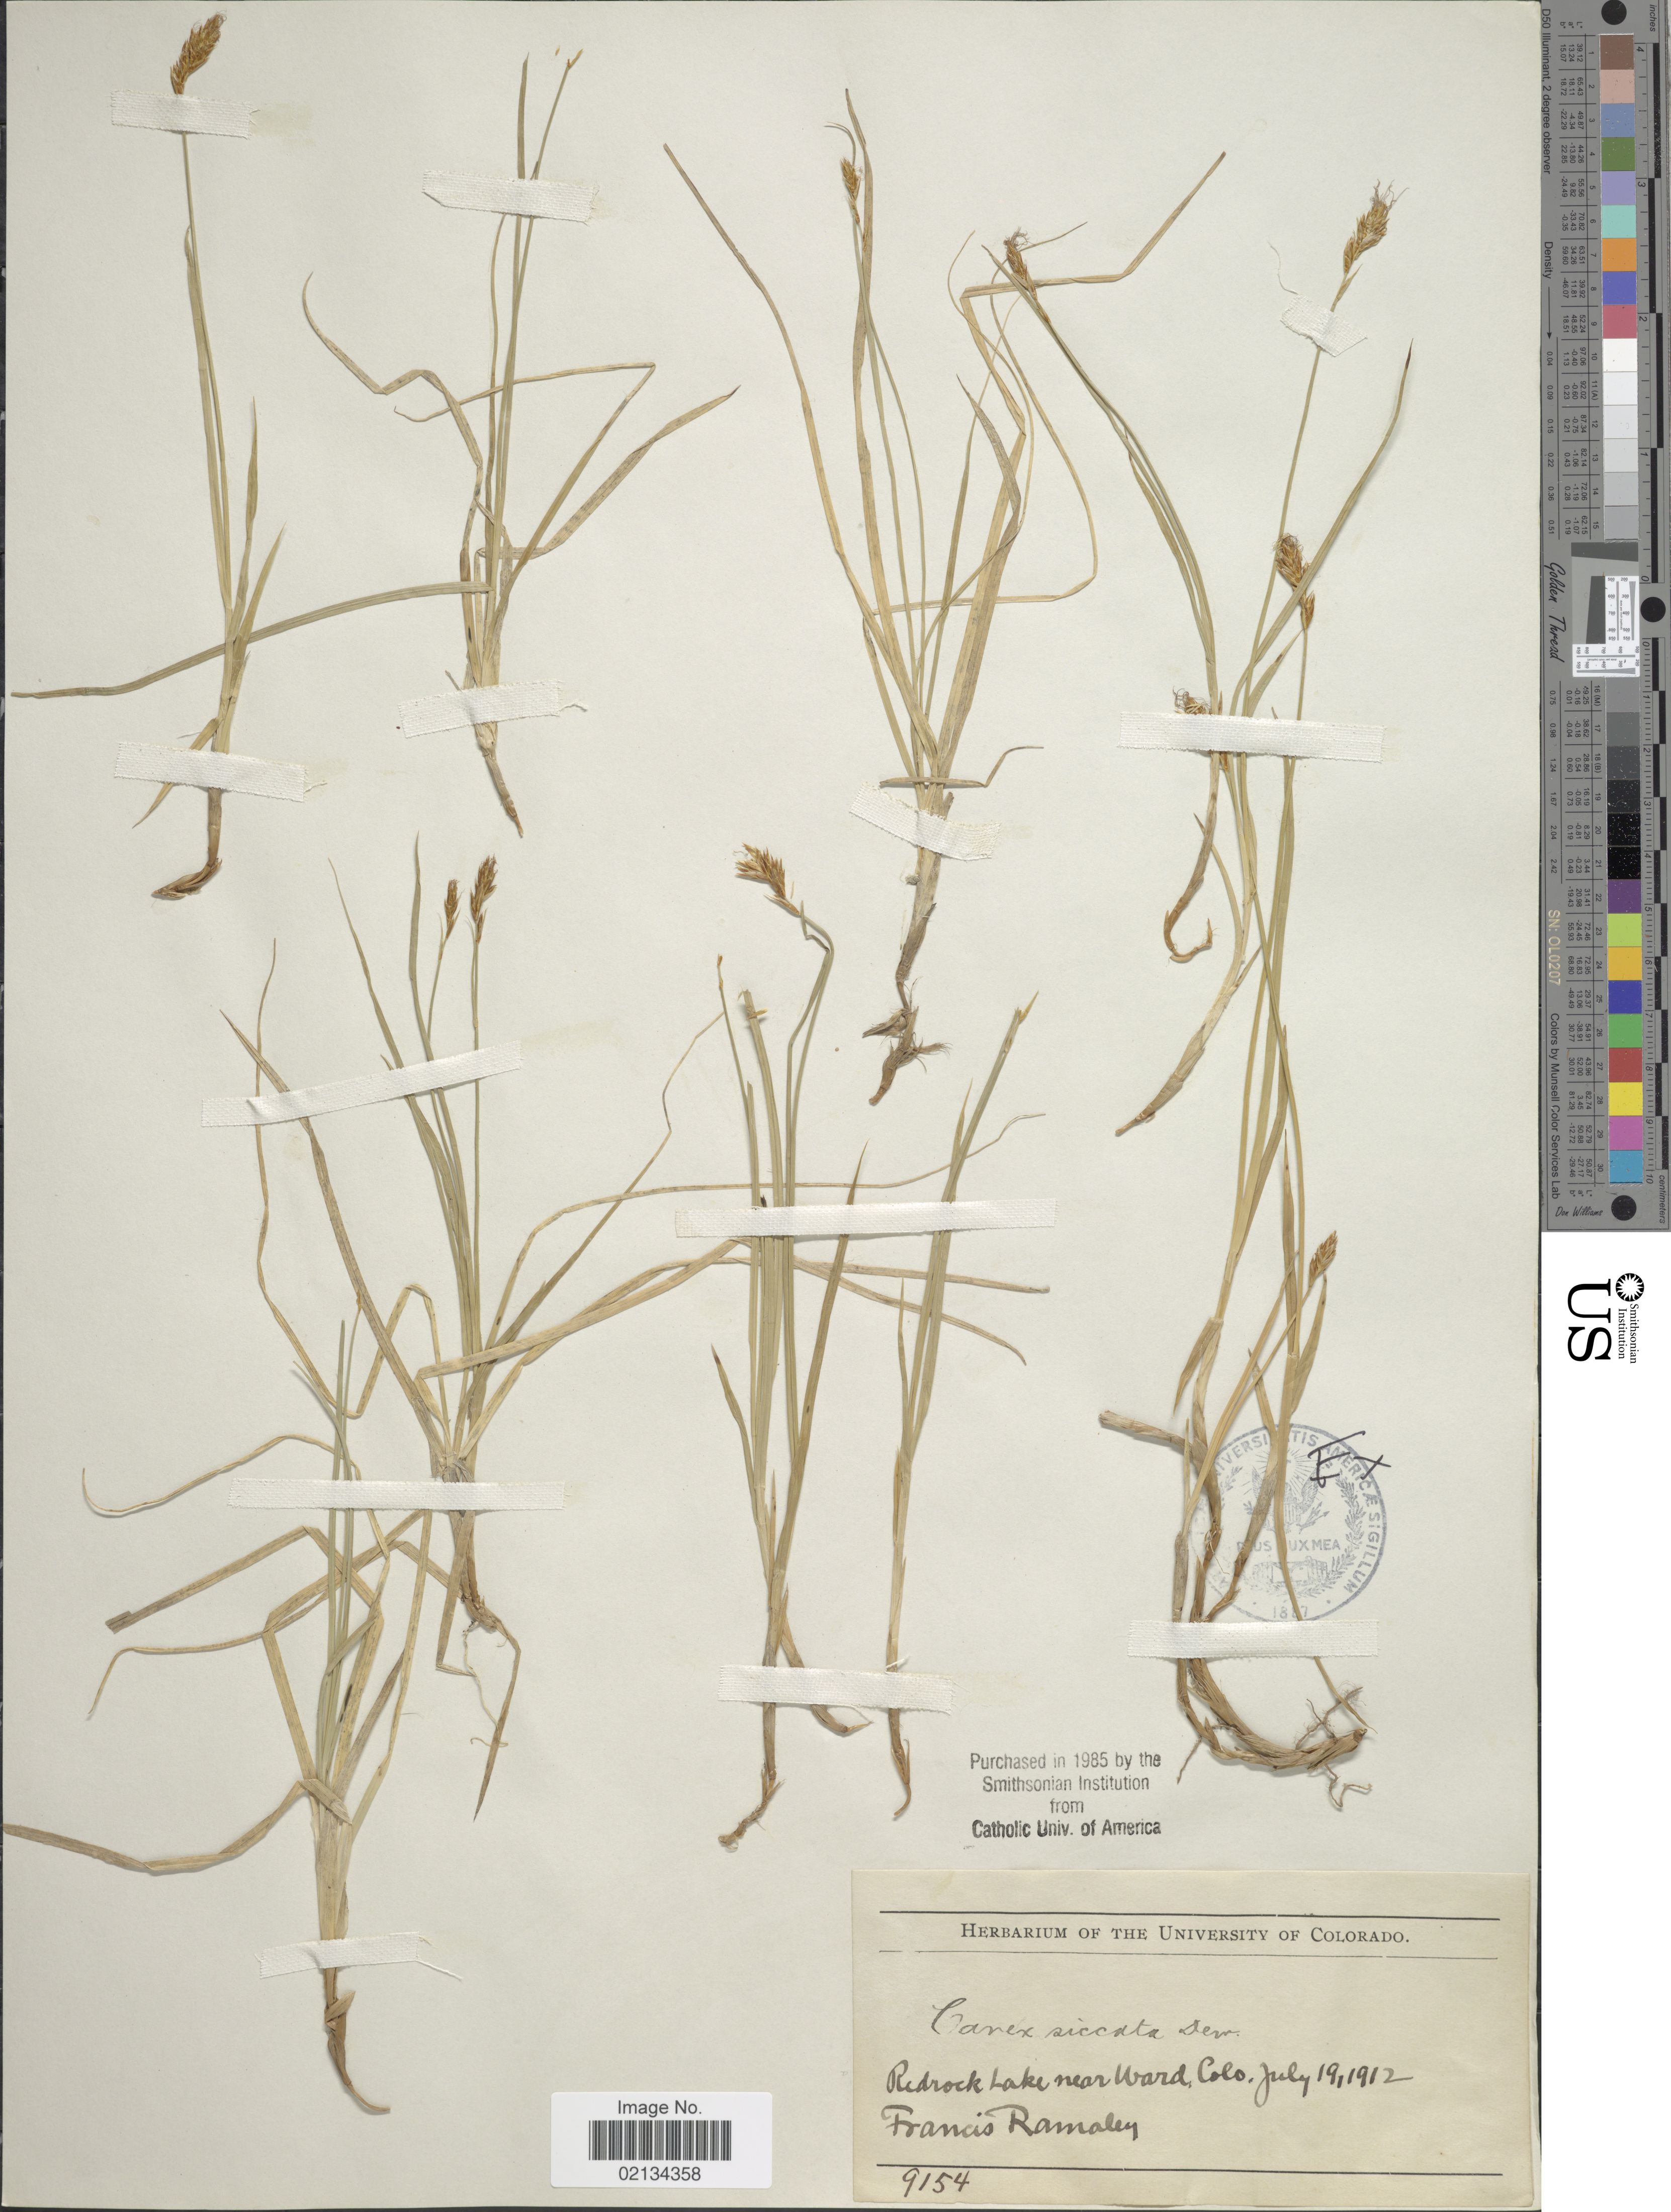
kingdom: Plantae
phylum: Tracheophyta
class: Liliopsida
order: Poales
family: Cyperaceae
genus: Carex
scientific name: Carex siccata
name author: Dewey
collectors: F. Ramaley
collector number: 9154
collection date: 1912-07-19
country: United States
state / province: Colorado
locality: Redrock Lake near Ward.